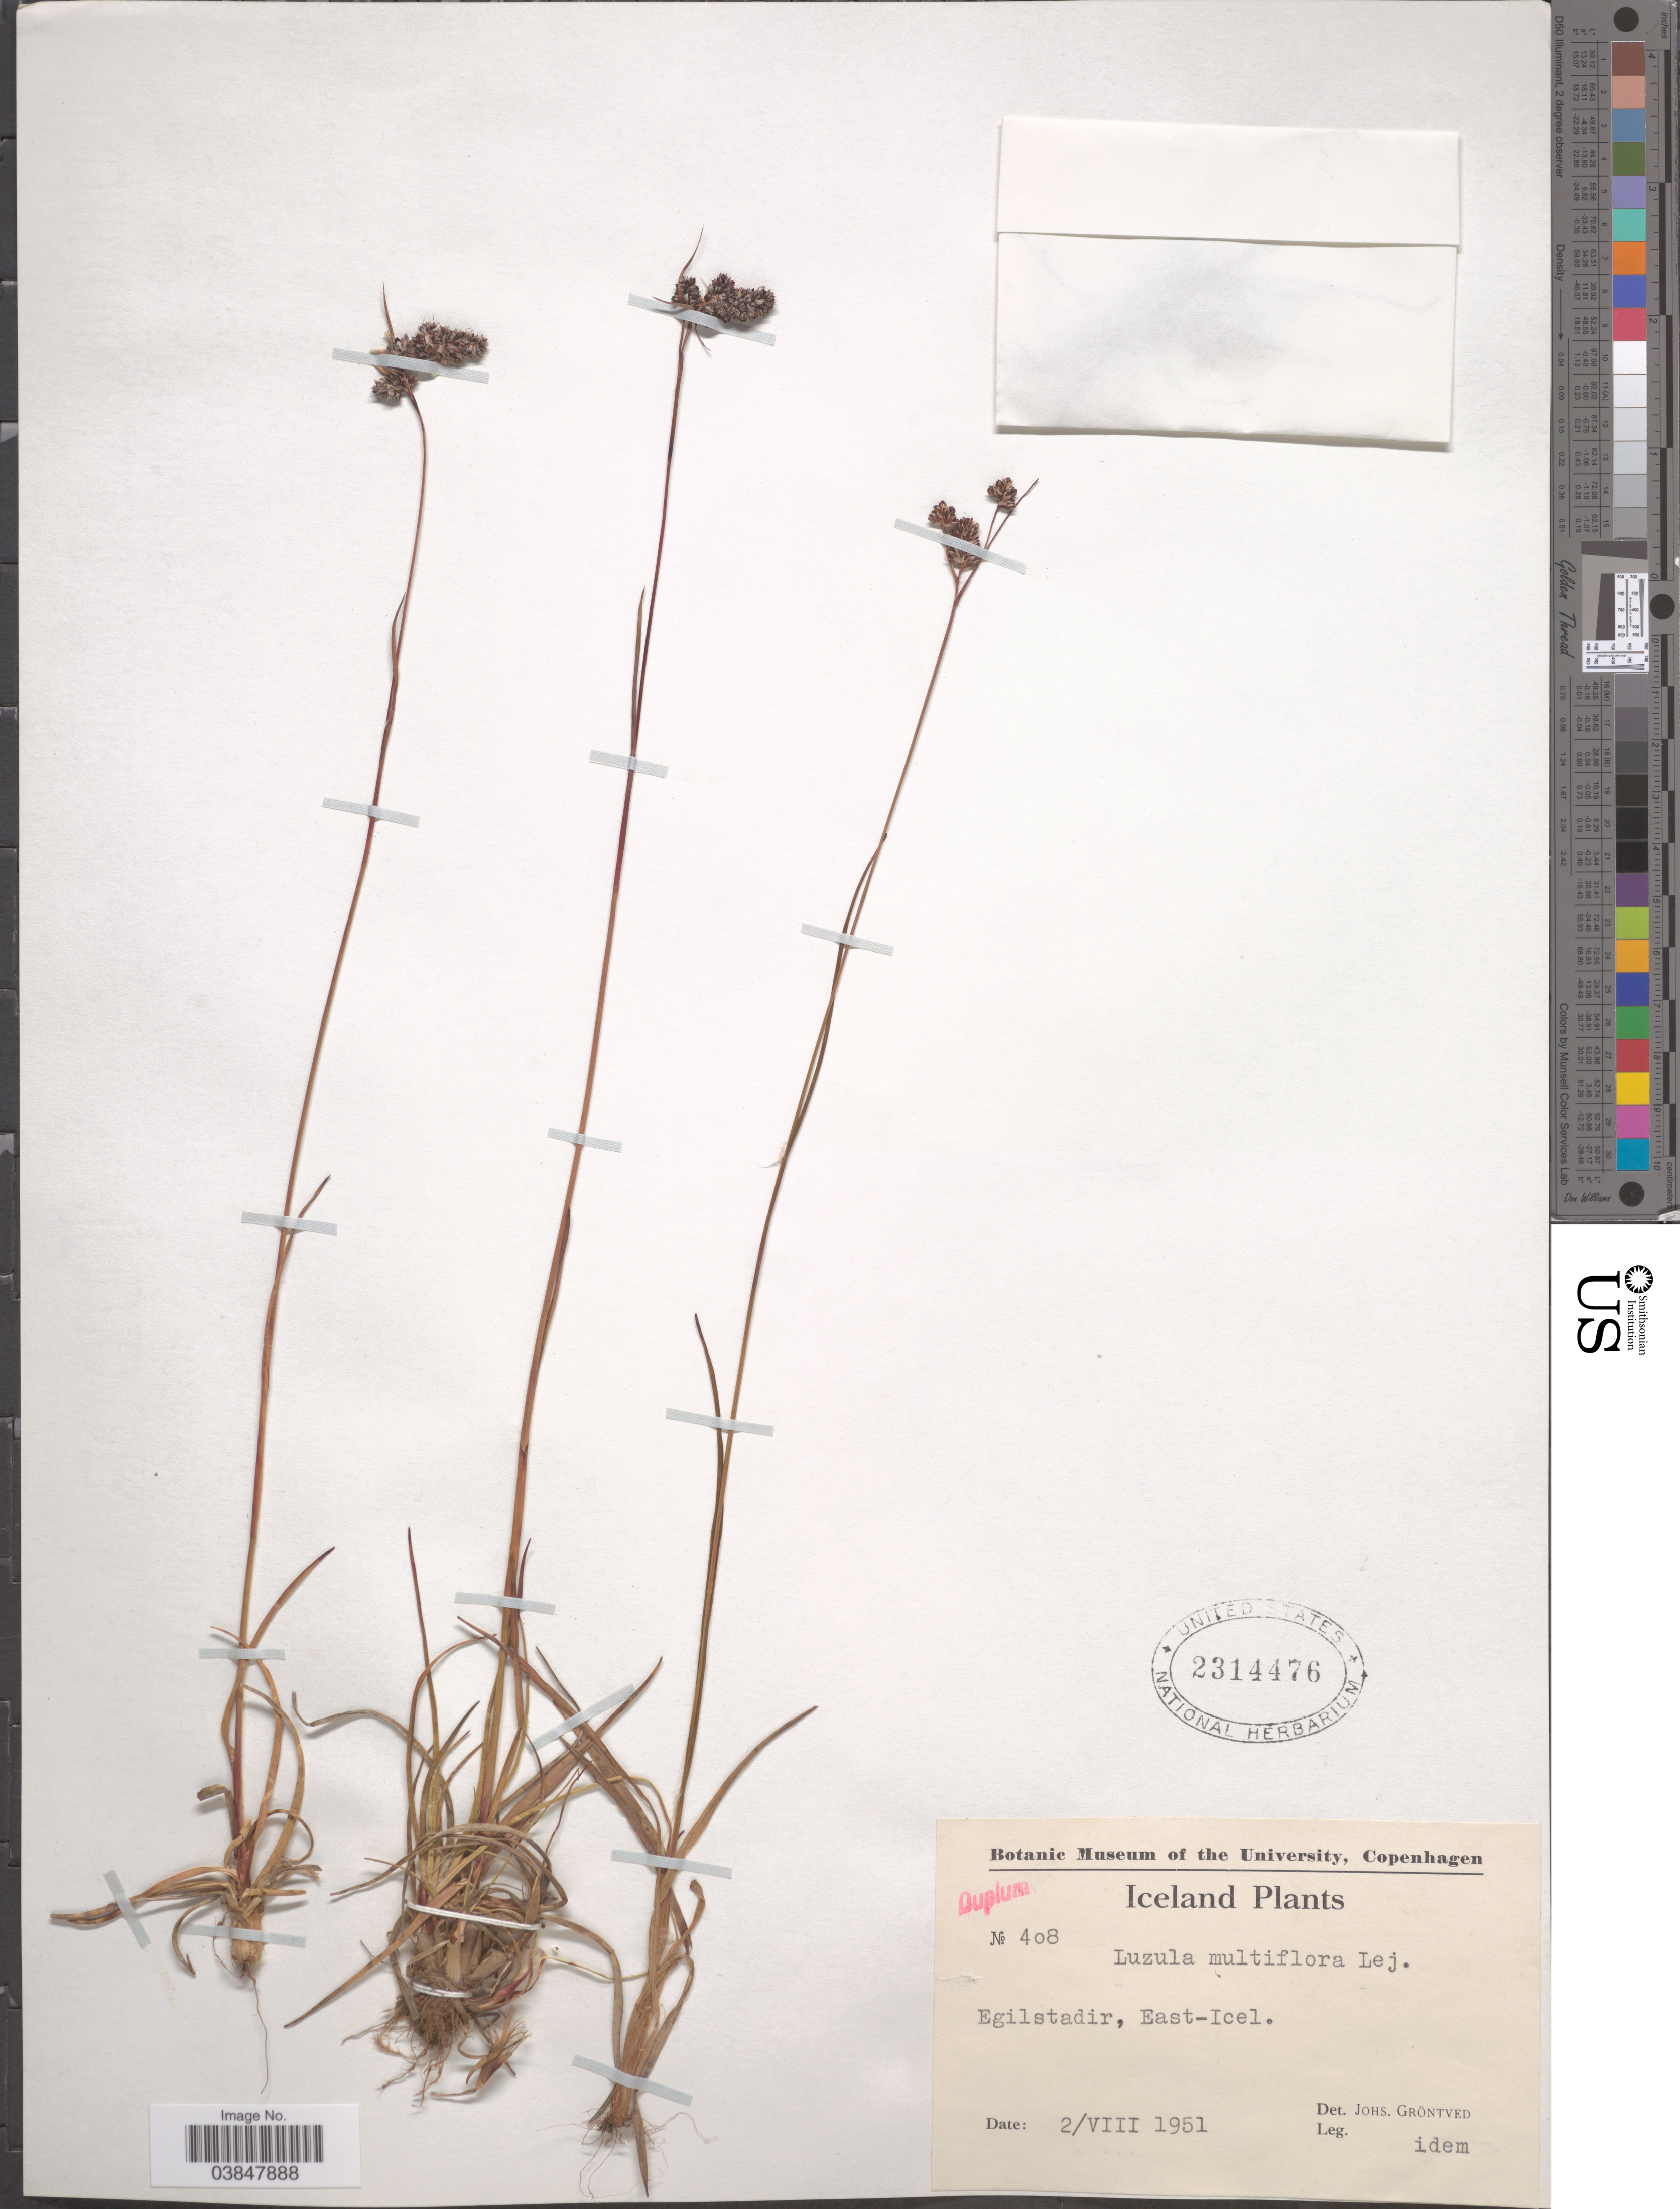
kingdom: Plantae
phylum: Tracheophyta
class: Liliopsida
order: Poales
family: Juncaceae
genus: Luzula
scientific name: Luzula multiflora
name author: (Ehrh.) Lej.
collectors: J. Gröntved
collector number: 408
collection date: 1951-08-02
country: Iceland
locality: Egilstadir, East-Icel.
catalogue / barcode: US 2314476